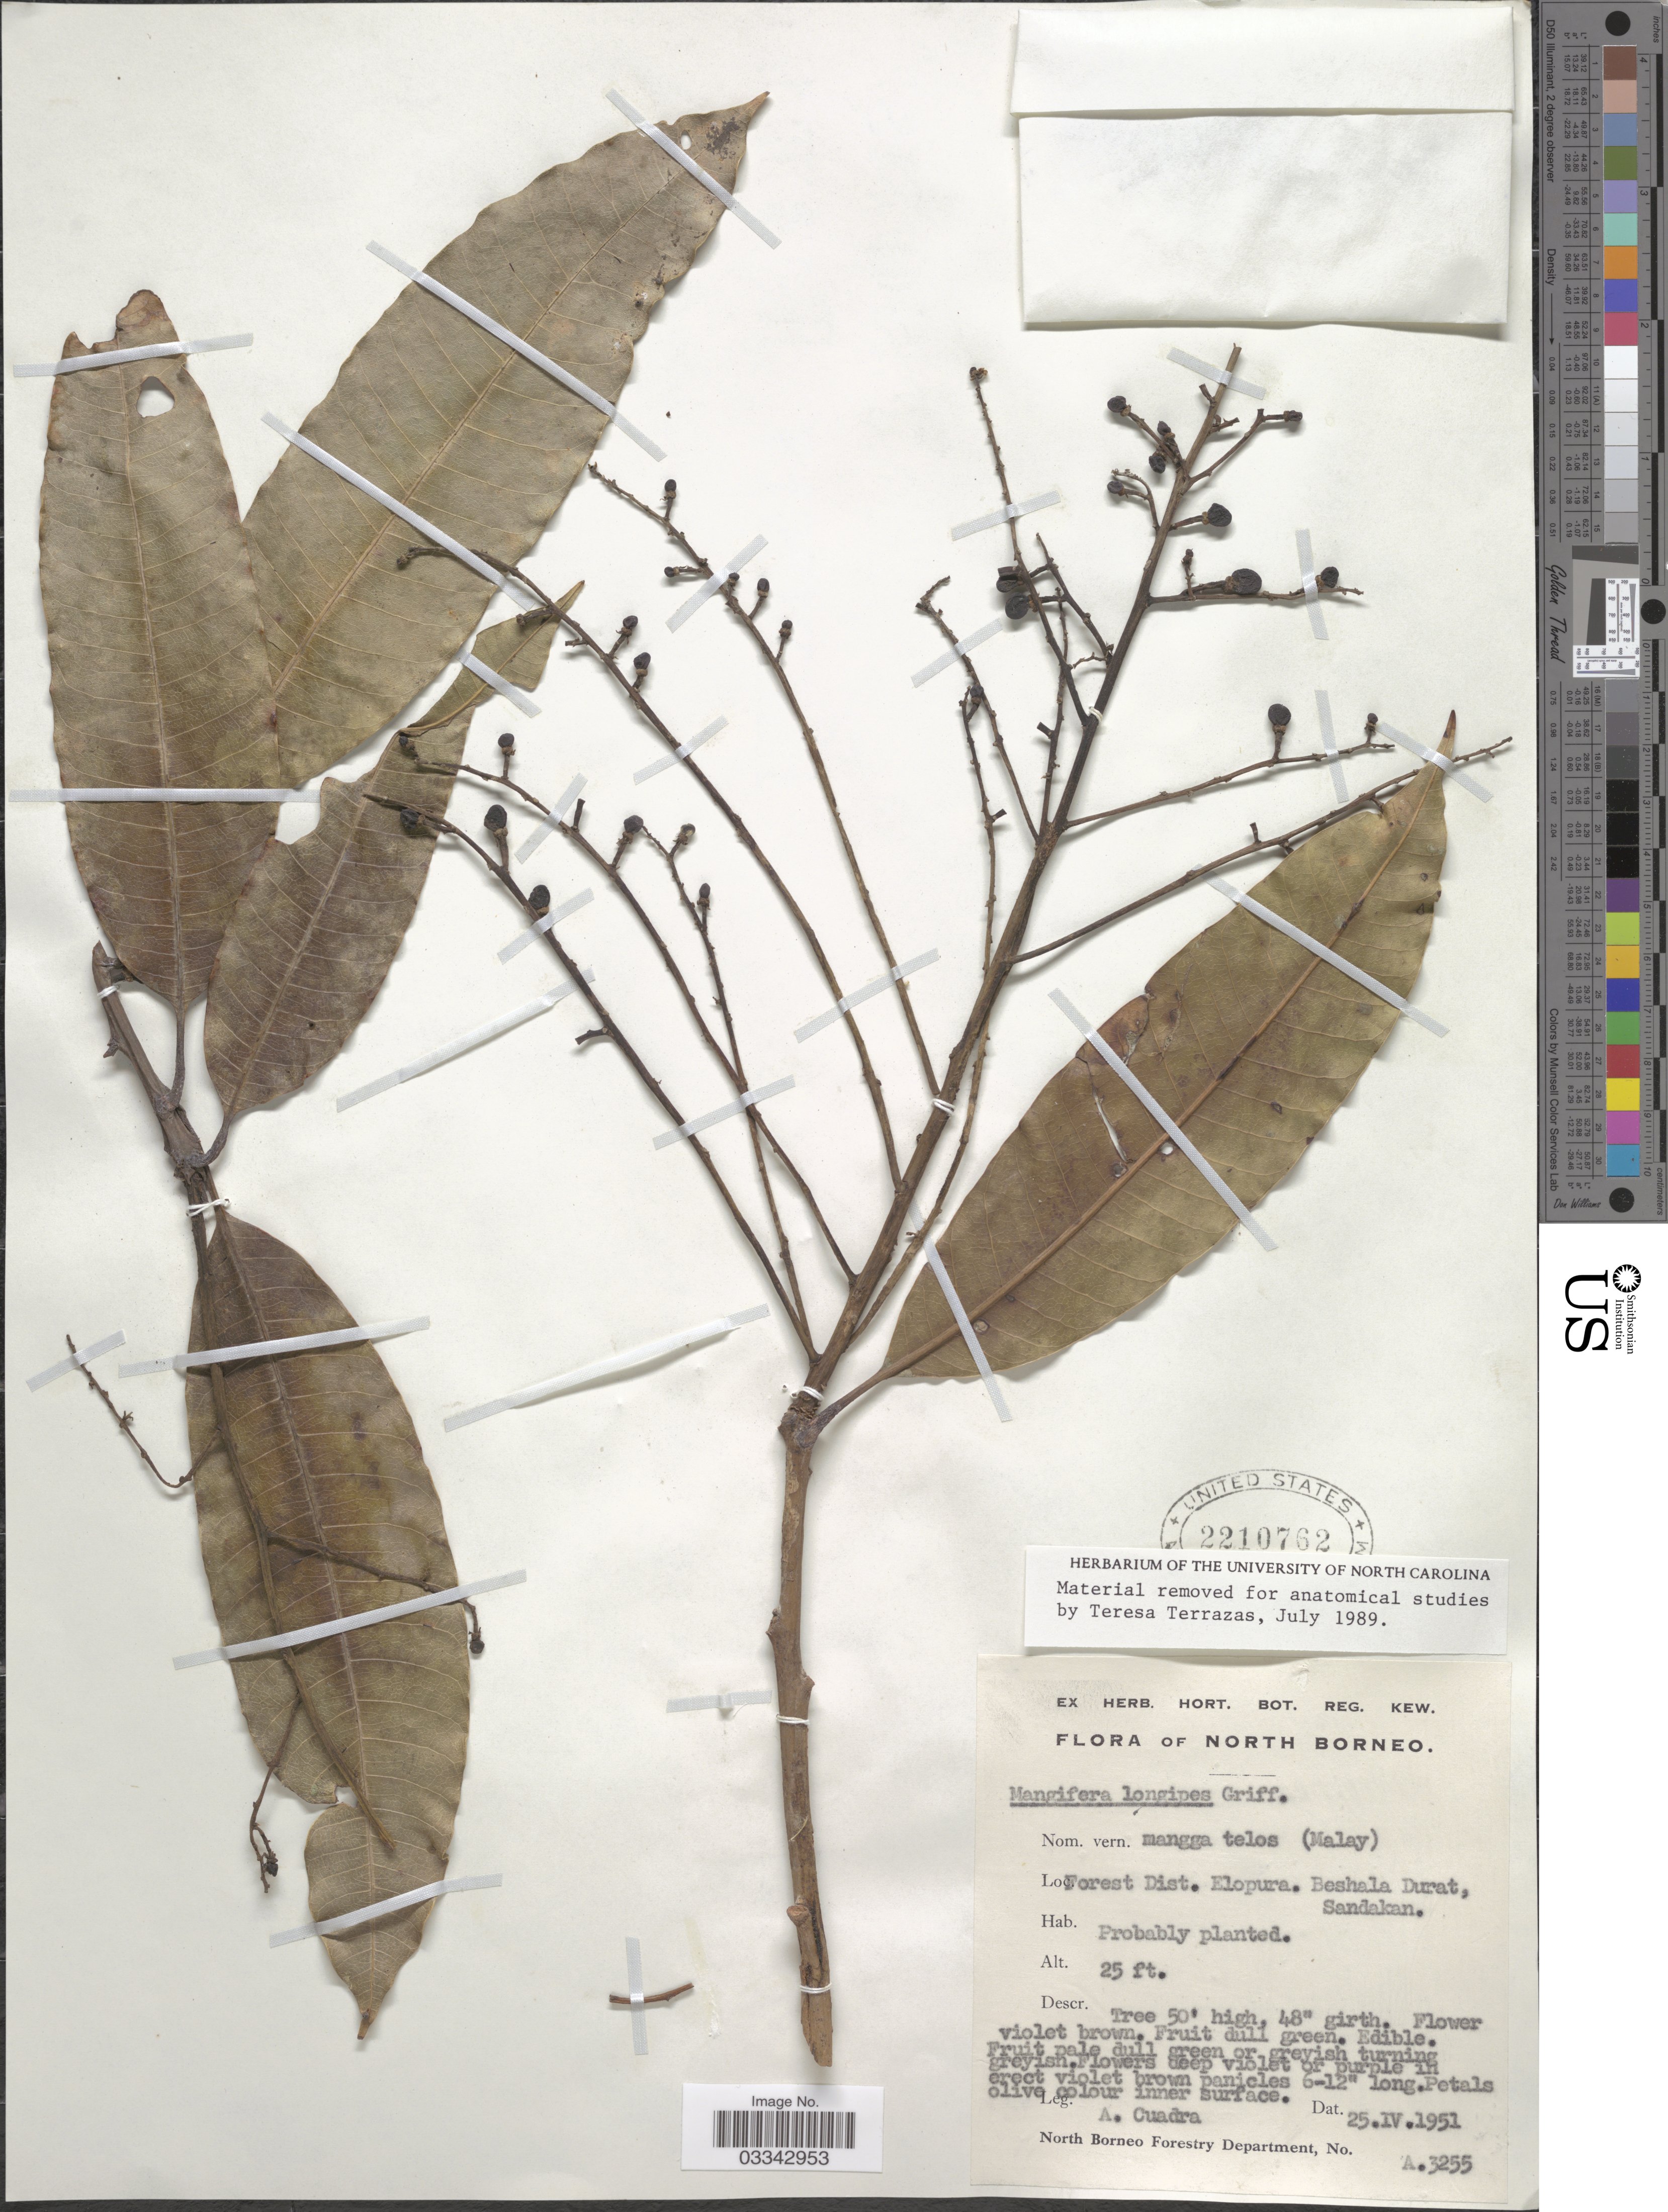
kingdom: Plantae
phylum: Tracheophyta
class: Magnoliopsida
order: Sapindales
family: Anacardiaceae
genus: Mangifera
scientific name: Mangifera odorata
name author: Griff.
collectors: A. Cuadra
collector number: A3255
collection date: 1951-04-25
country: Malaysia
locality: North Borneo. Forest Dist. Elopura. Beshala Durat, Sandakan.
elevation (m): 8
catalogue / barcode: US 2210762